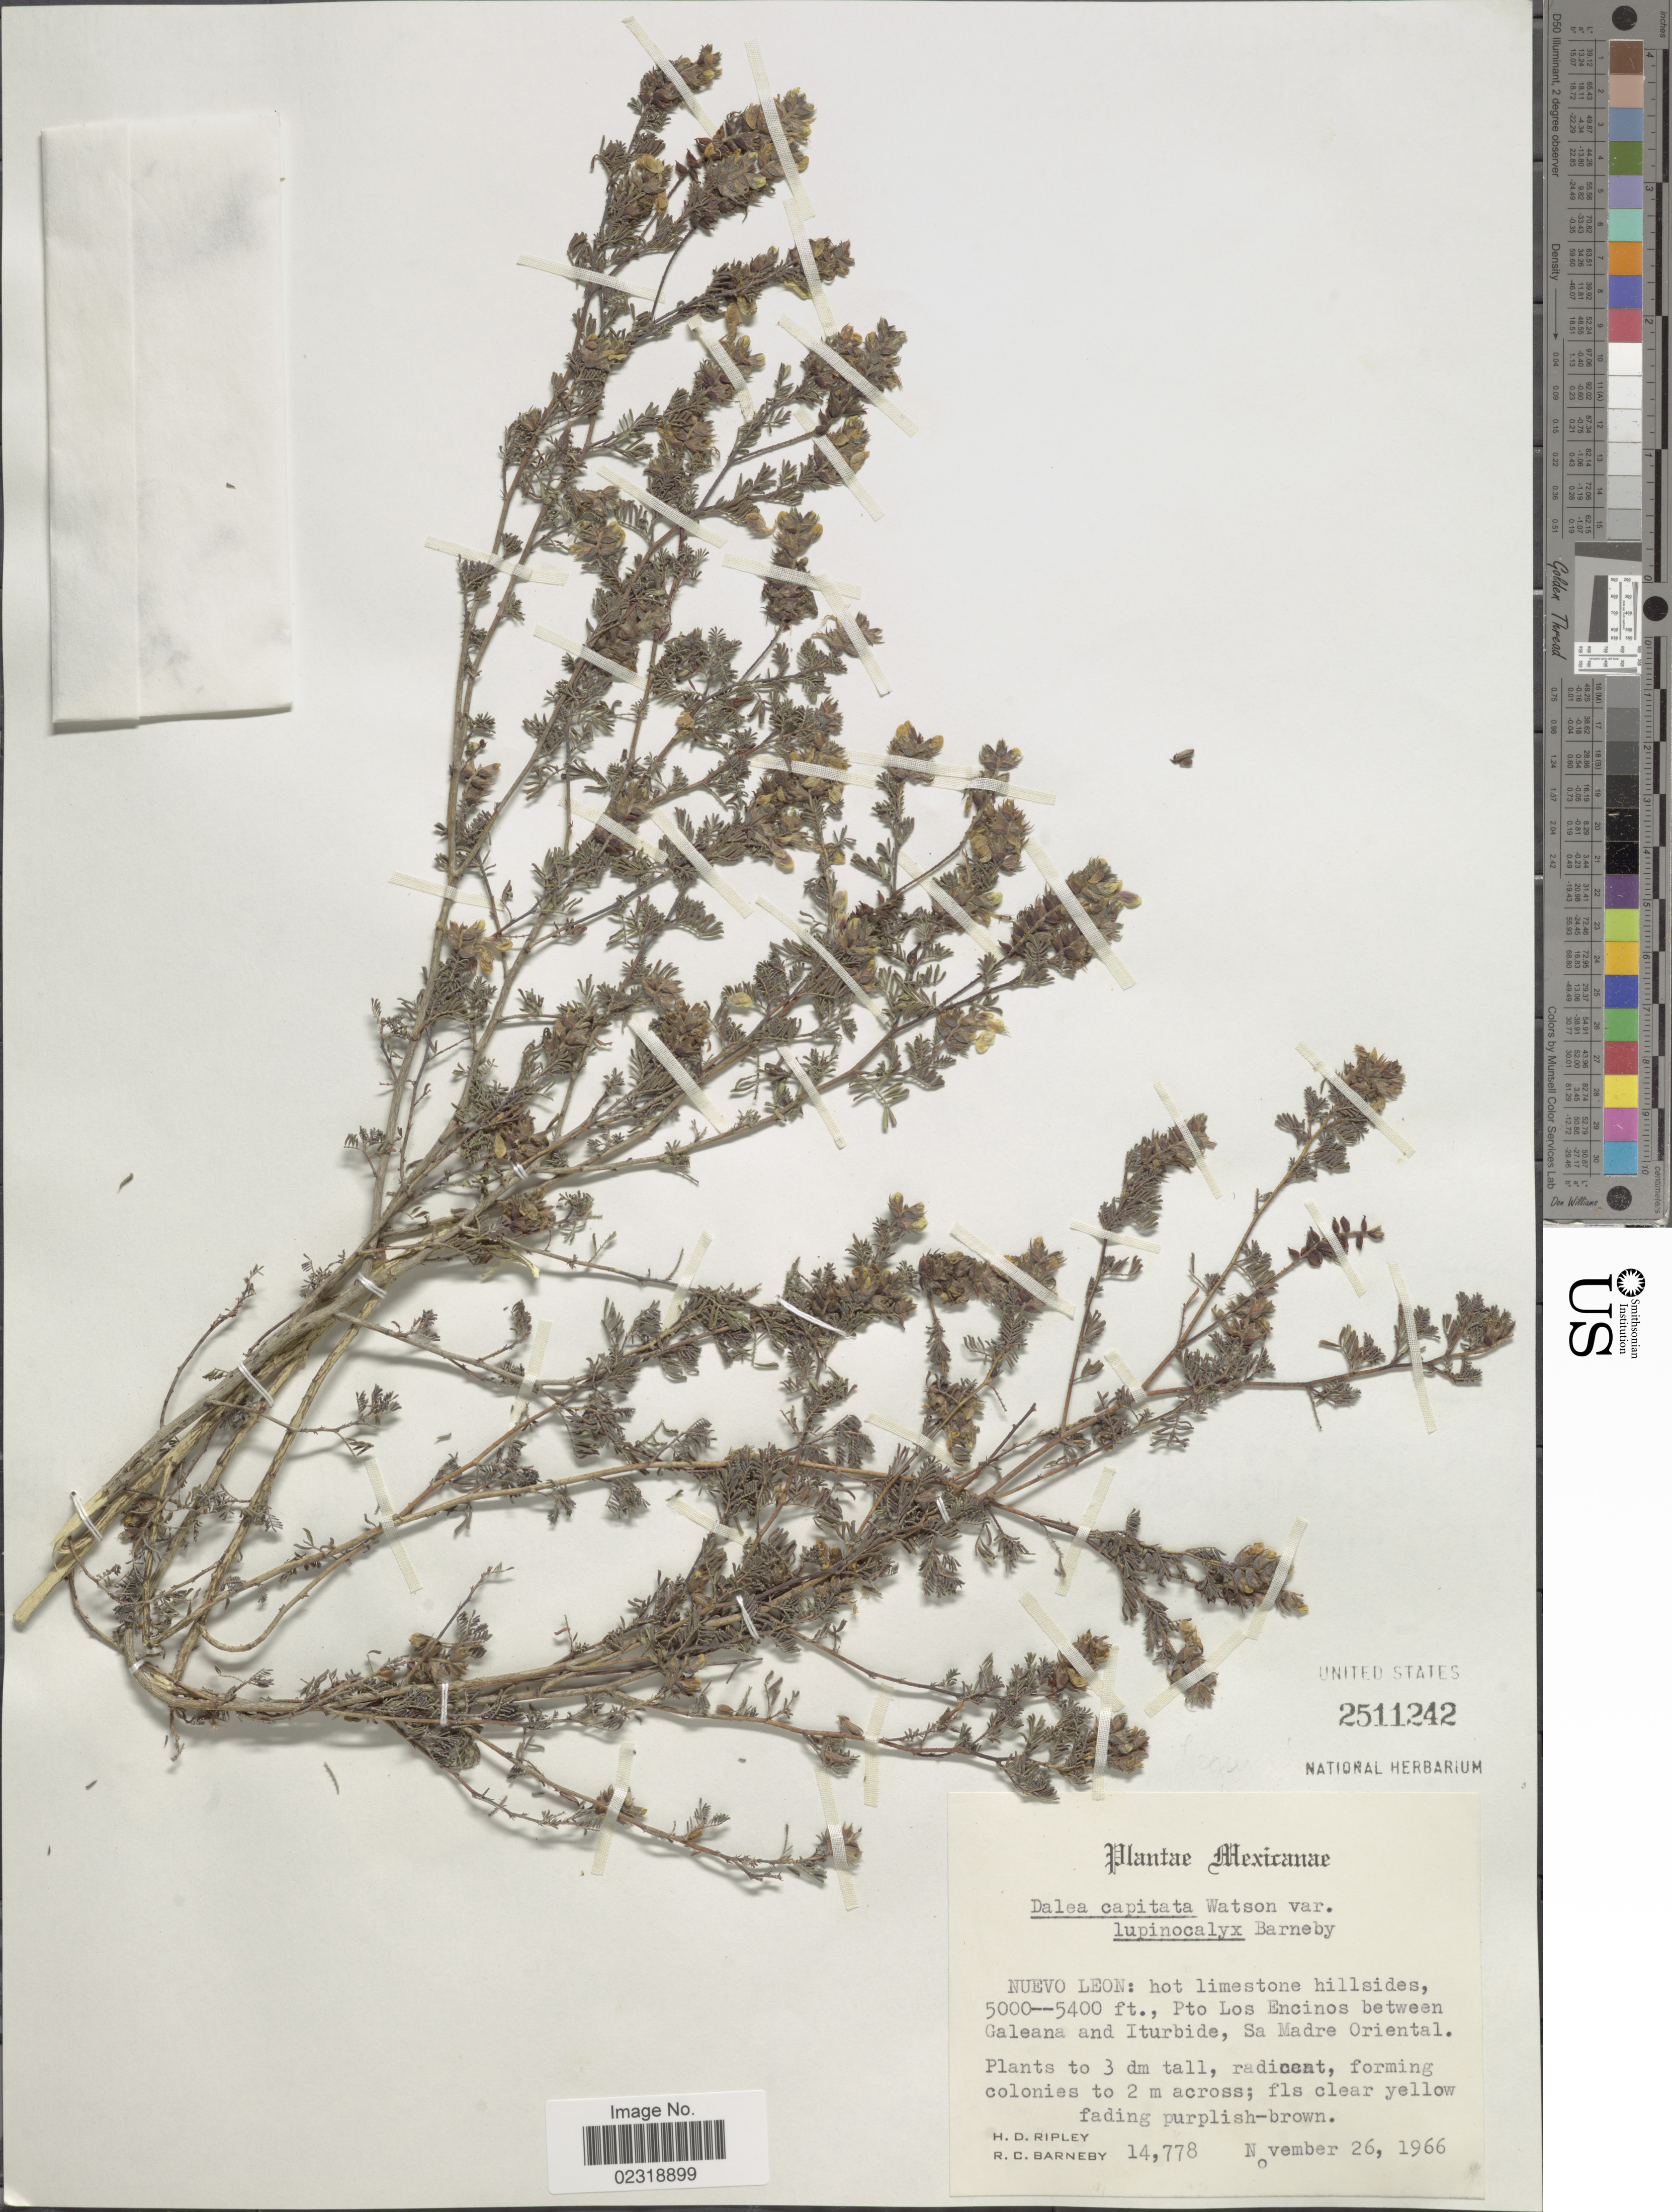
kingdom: Plantae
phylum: Tracheophyta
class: Magnoliopsida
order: Fabales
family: Fabaceae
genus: Dalea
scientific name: Dalea capitata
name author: S. Watson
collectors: H. Ripley & R. C. Barneby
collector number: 14778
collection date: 1966-11-26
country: Mexico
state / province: Nuevo León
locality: Hot limestone hillsides, Pto Los Encinos between Galeana and Iturbide, Sa Madre Oriental.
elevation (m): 1524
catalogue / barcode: US 2511242